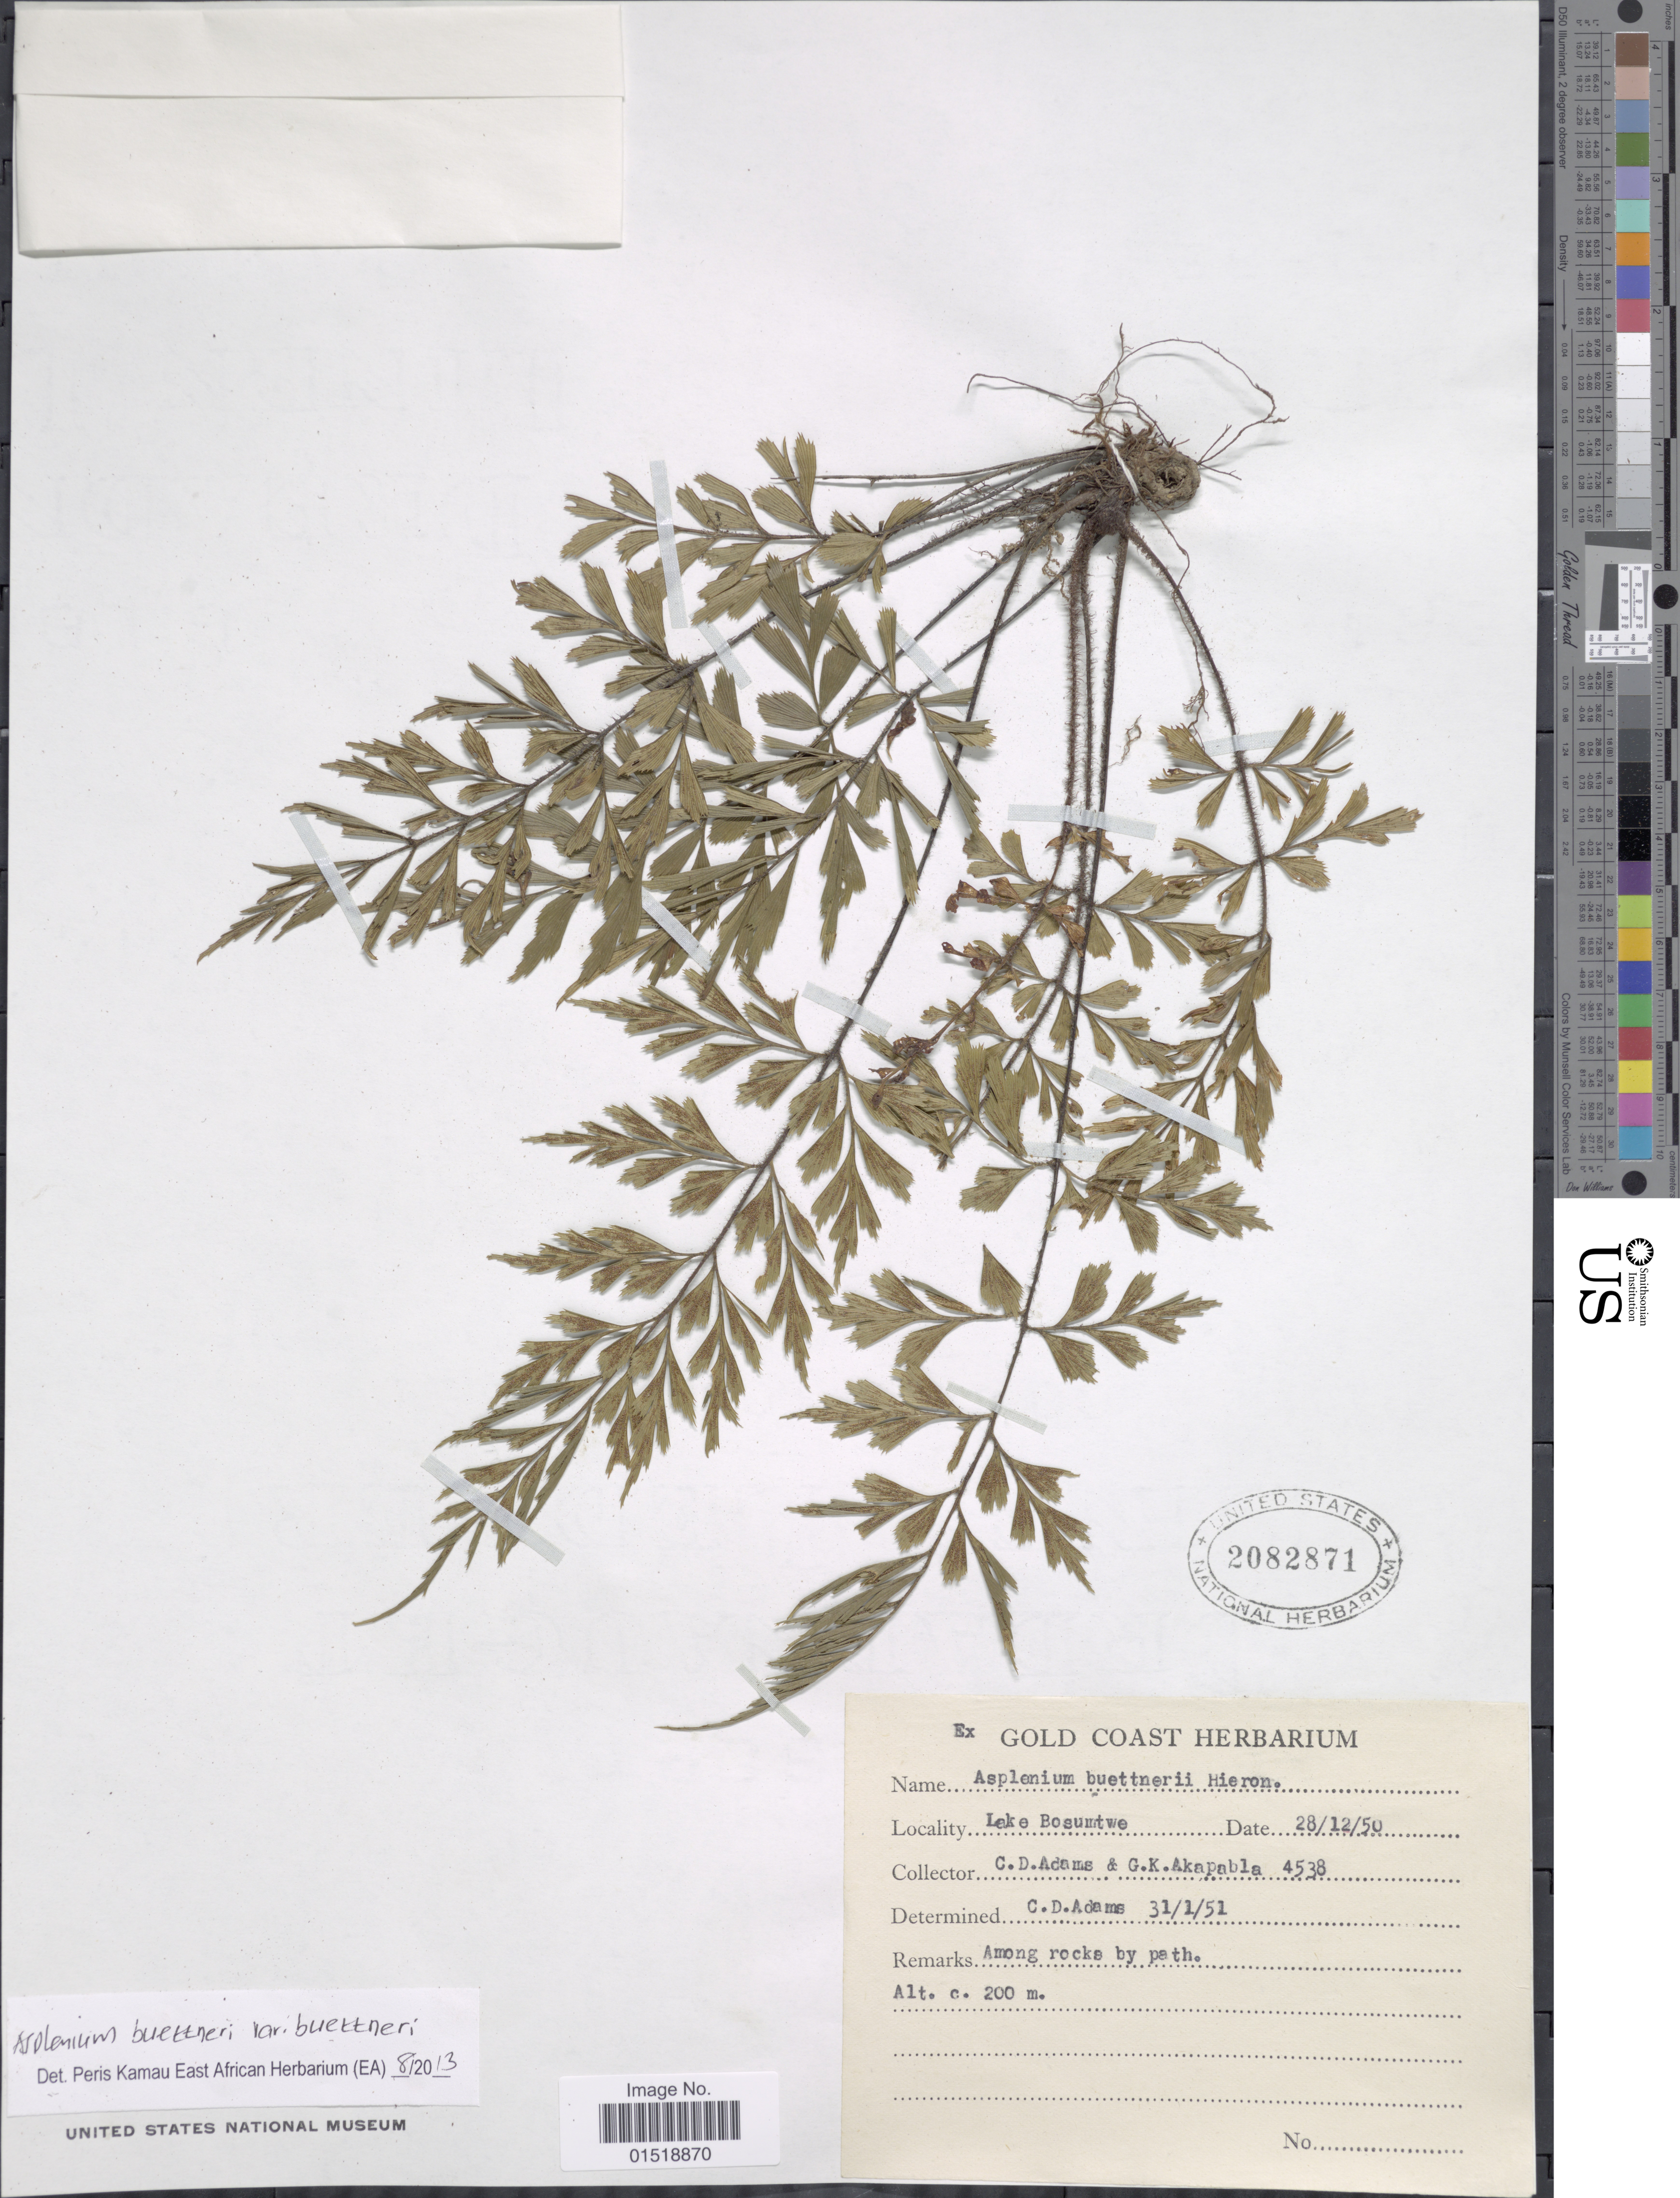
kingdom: Plantae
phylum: Tracheophyta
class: Polypodiopsida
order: Polypodiales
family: Aspleniaceae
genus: Asplenium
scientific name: Asplenium buettneri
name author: Hieron.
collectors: C. D. Adams & G. Akpabla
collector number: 4538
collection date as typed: Transcribed d/m/y: 28/12/50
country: Ghana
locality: Lake Bosumtwe.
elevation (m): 200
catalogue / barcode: US 2082871